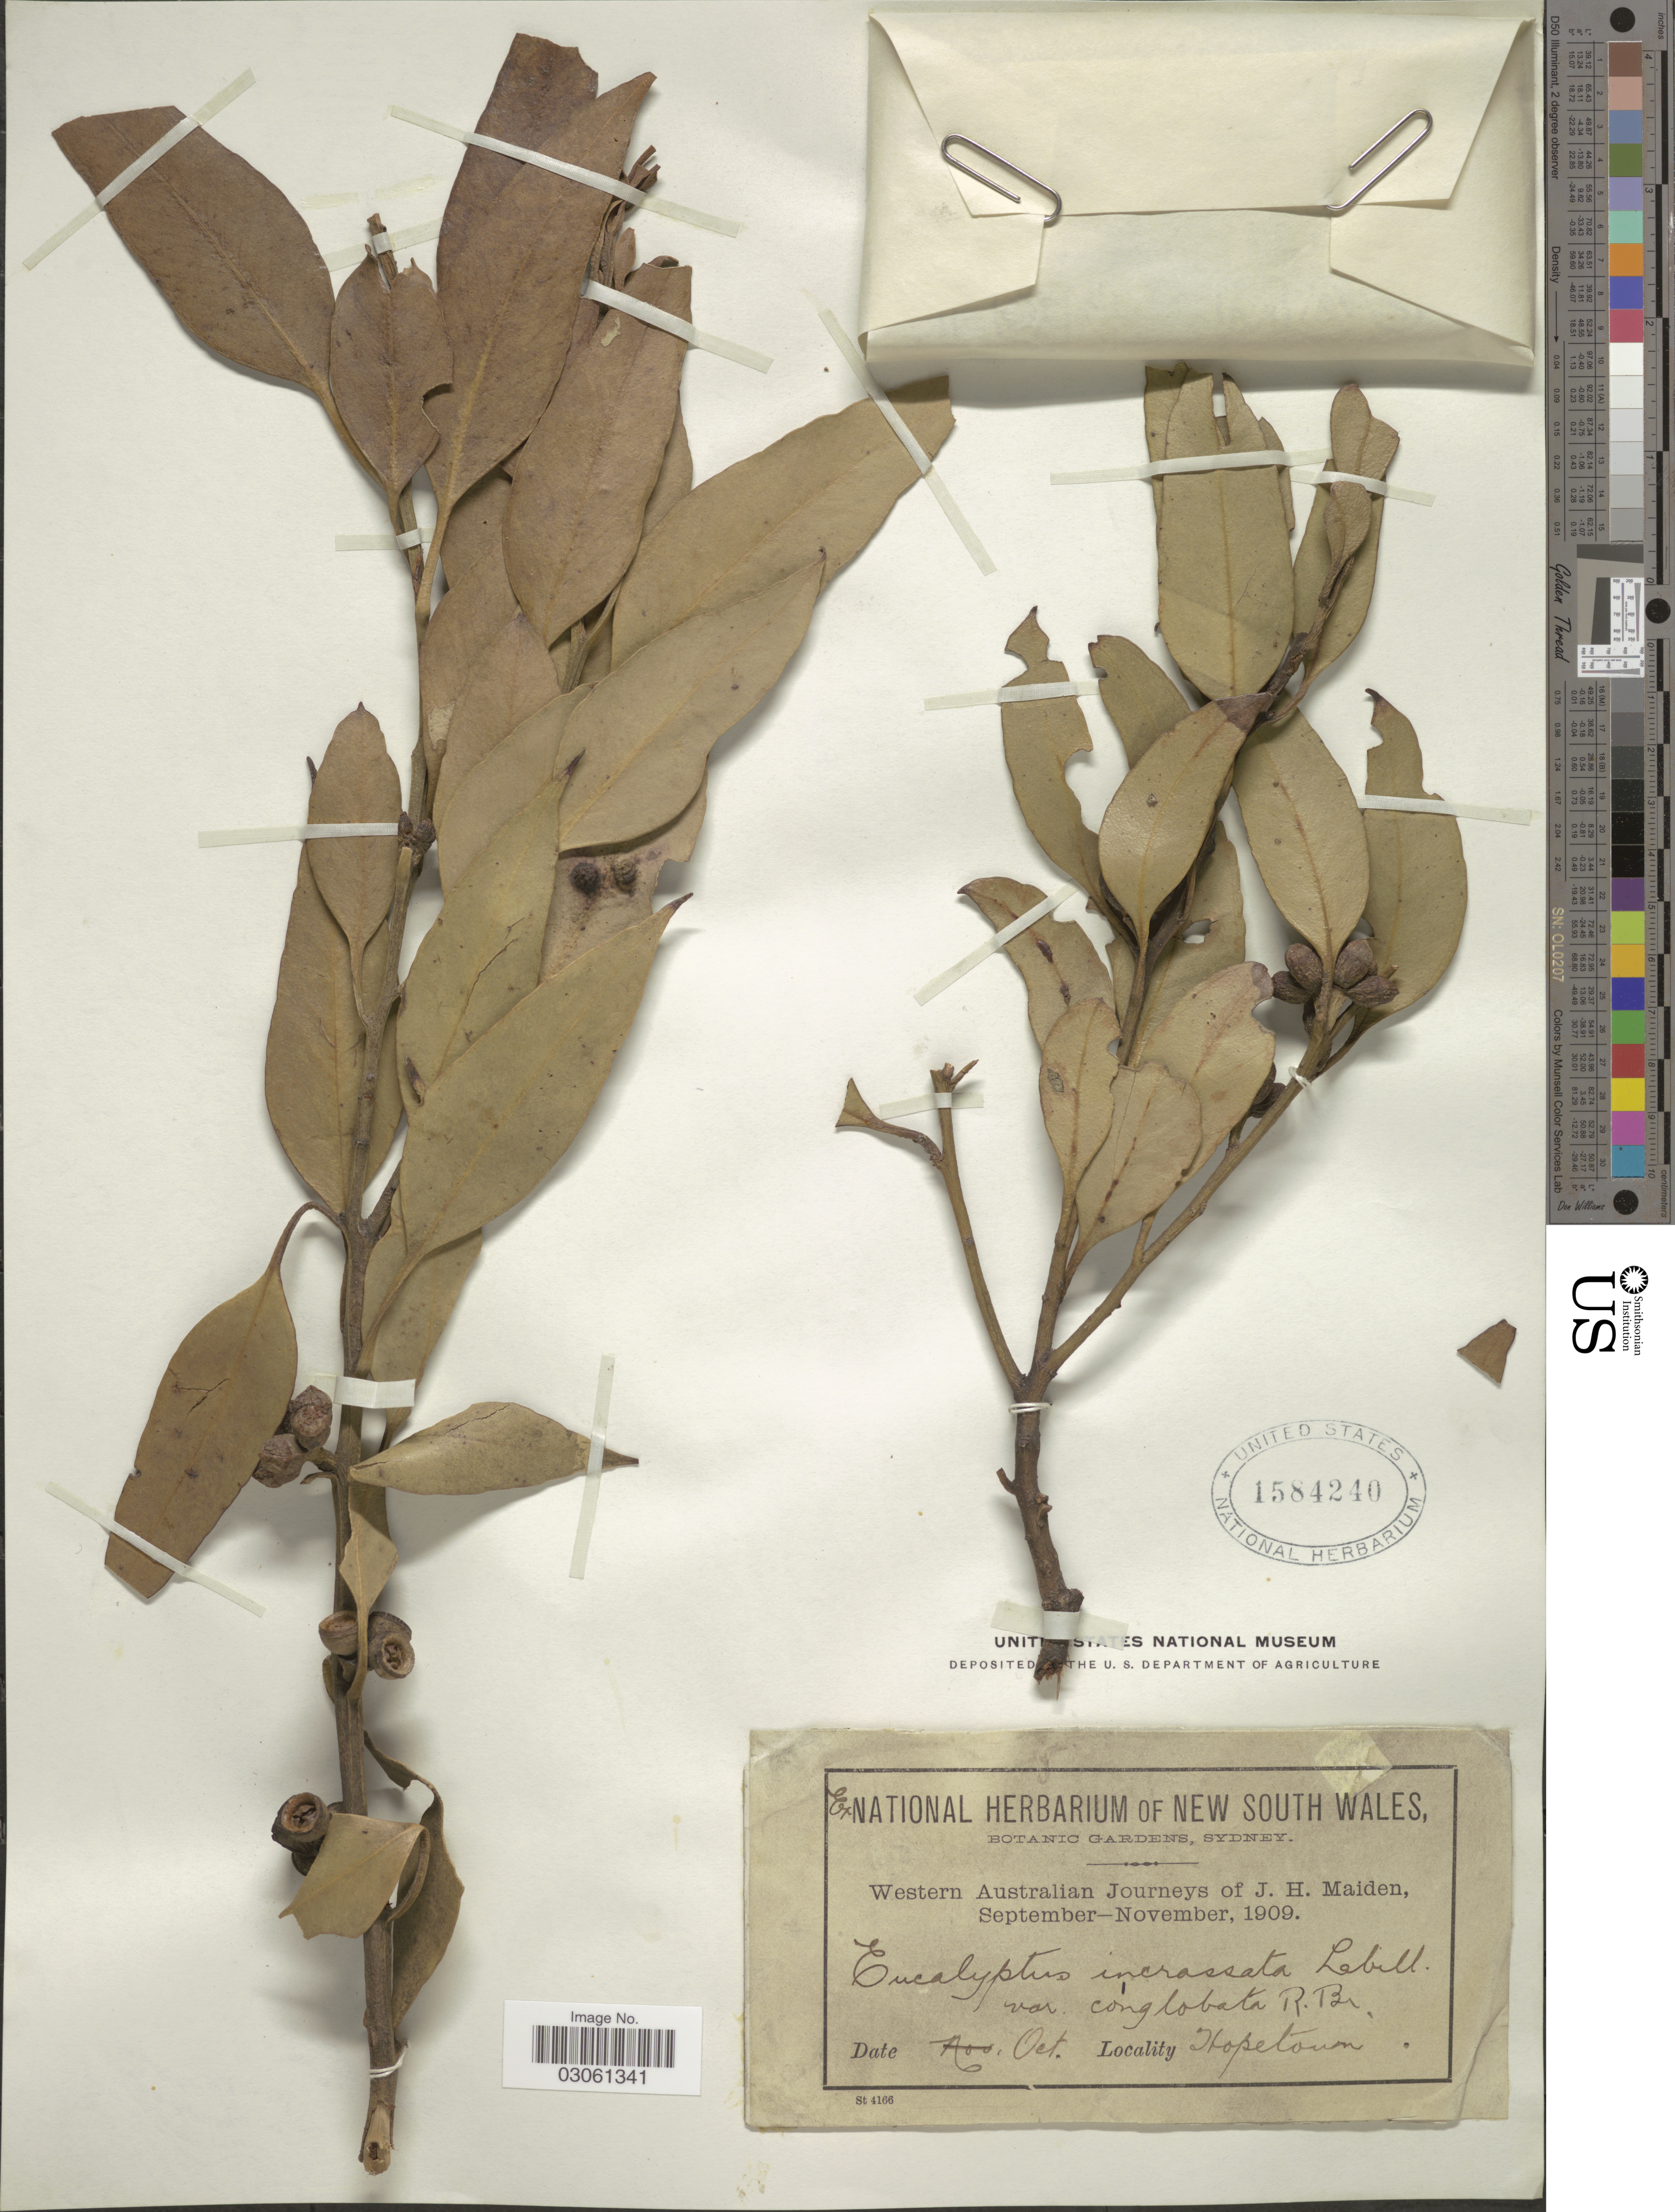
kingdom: Plantae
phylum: Tracheophyta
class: Magnoliopsida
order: Myrtales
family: Myrtaceae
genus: Eucalyptus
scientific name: Eucalyptus incrassata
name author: Labill.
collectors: J. Maiden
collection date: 1909-10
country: Australia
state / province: Western Australia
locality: Hopetoun.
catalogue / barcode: US 1584240